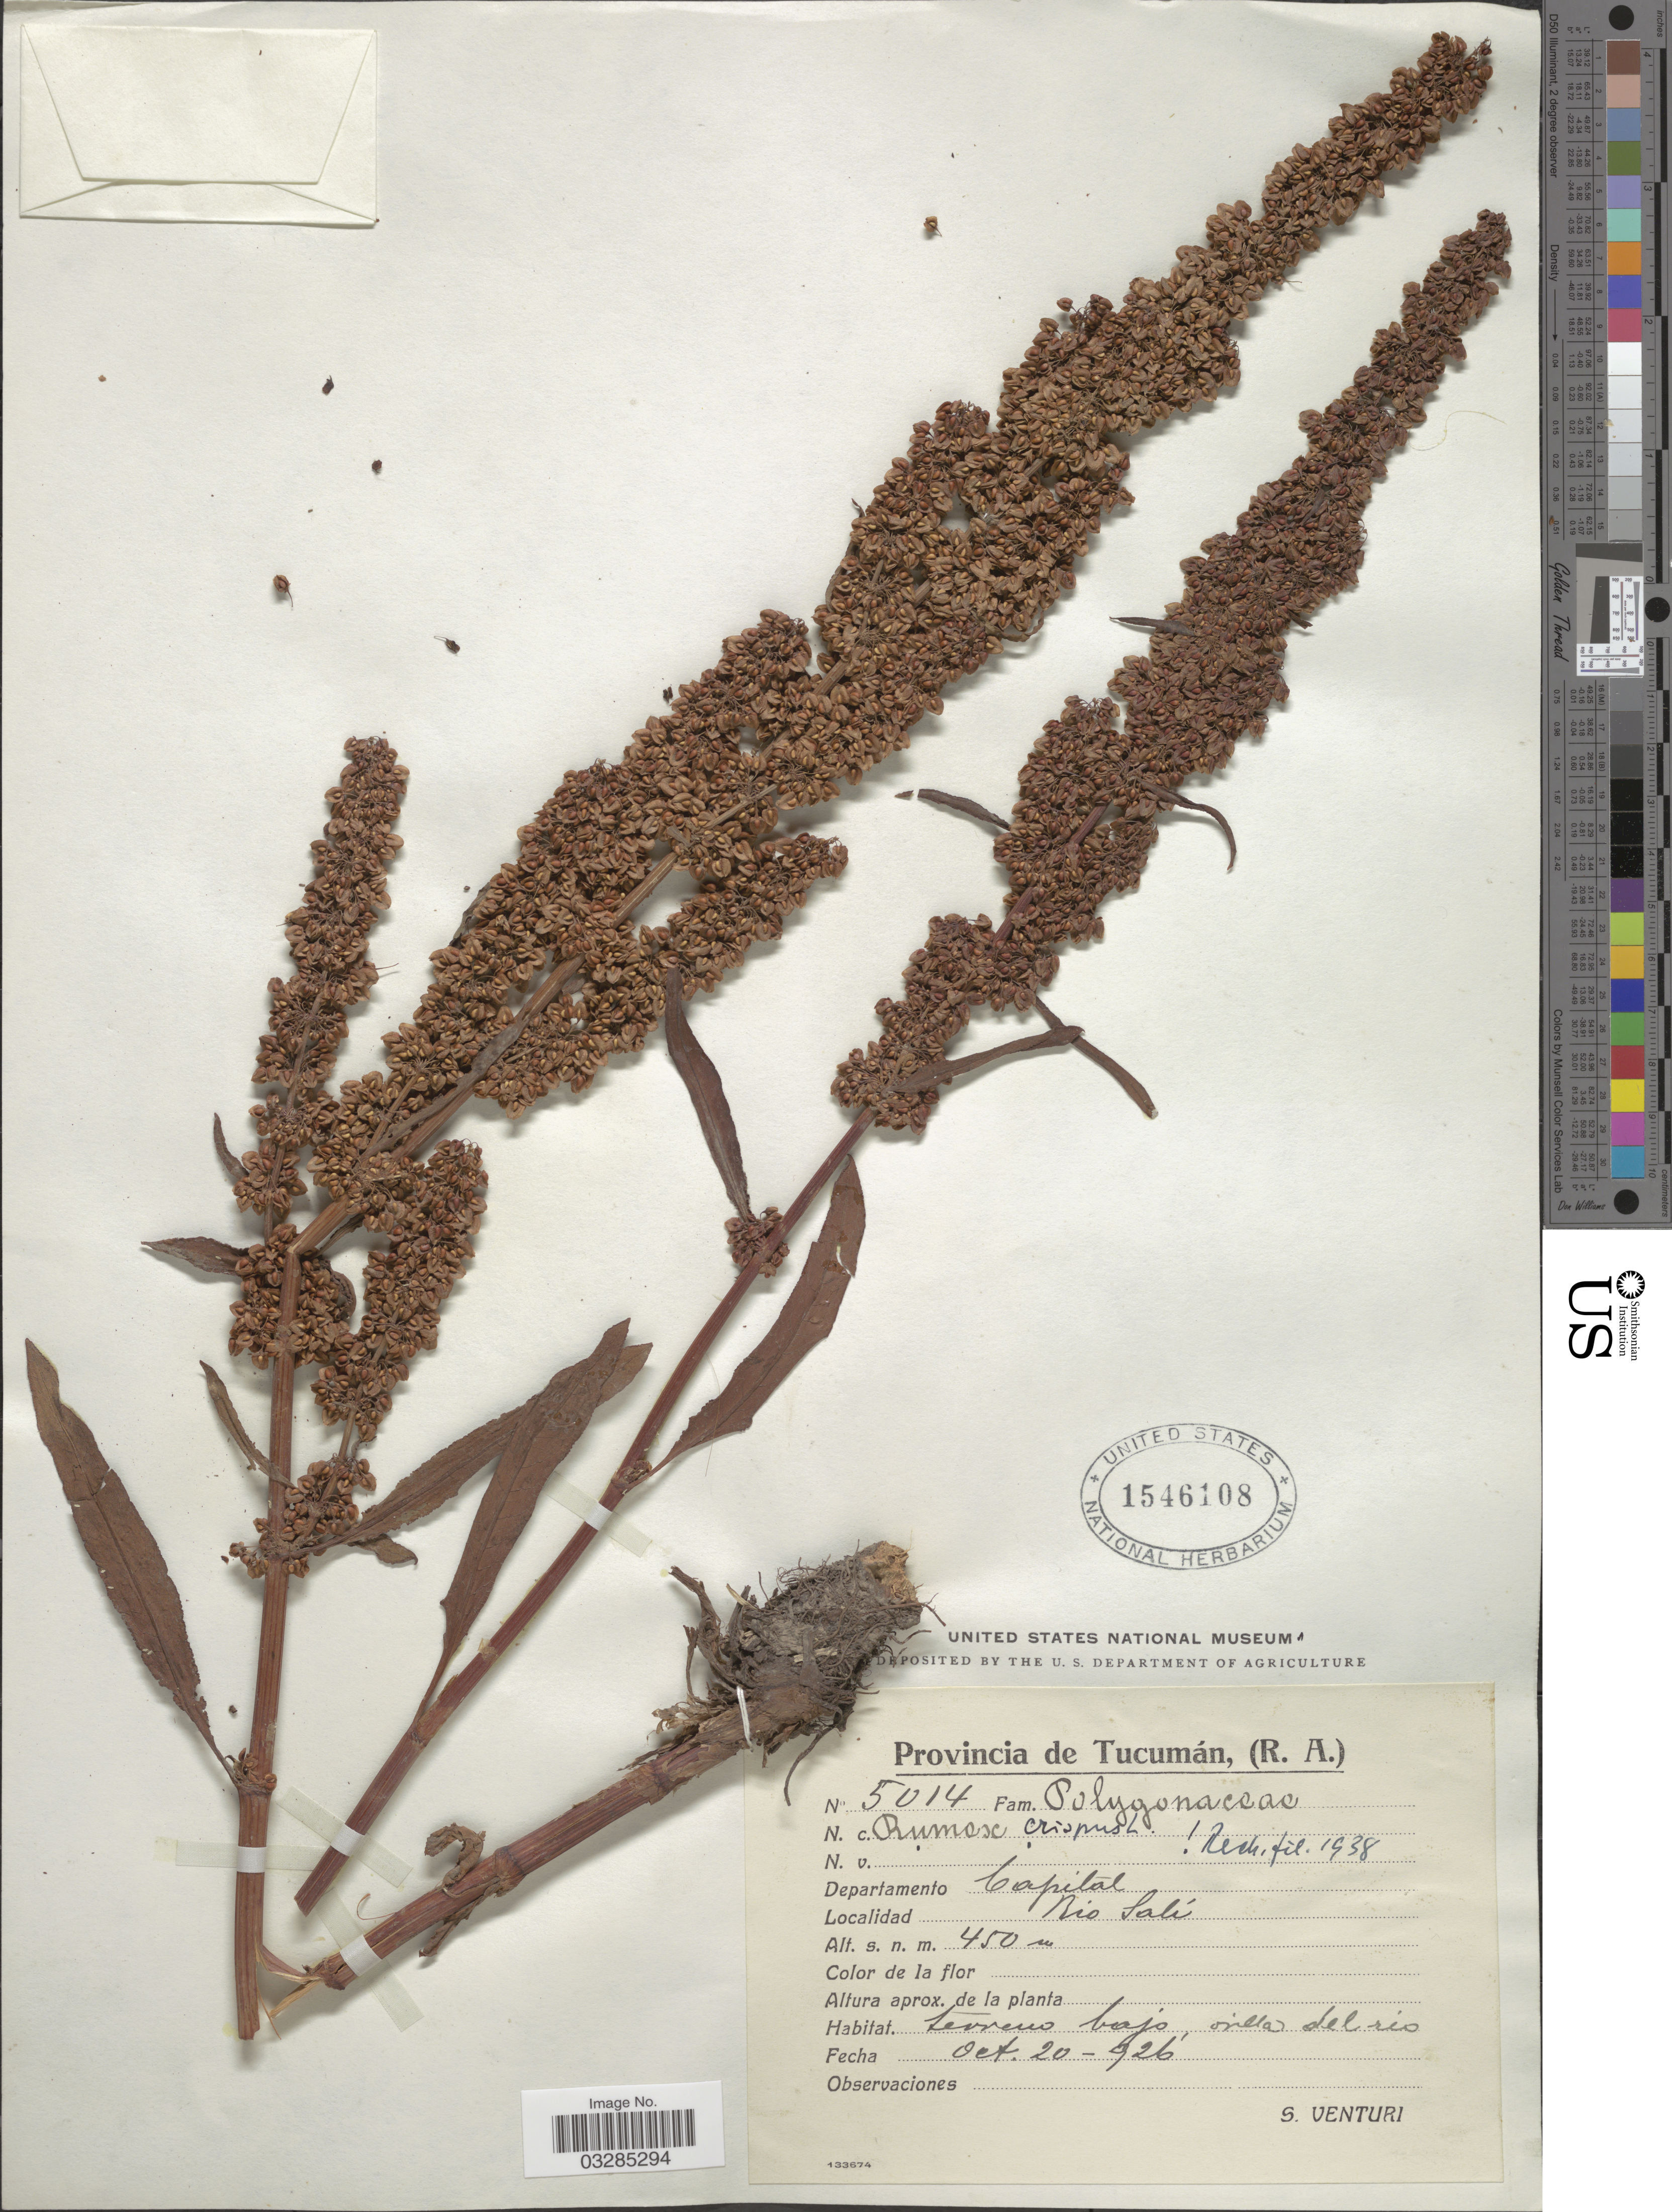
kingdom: Plantae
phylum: Tracheophyta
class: Magnoliopsida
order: Caryophyllales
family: Polygonaceae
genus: Rumex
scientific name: Rumex crispus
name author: L.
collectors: S. Venturi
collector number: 5014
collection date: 1926-10-20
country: Argentina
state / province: Tucuman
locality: Departamento Capital. Rio Salí.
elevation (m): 450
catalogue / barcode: US 1546108